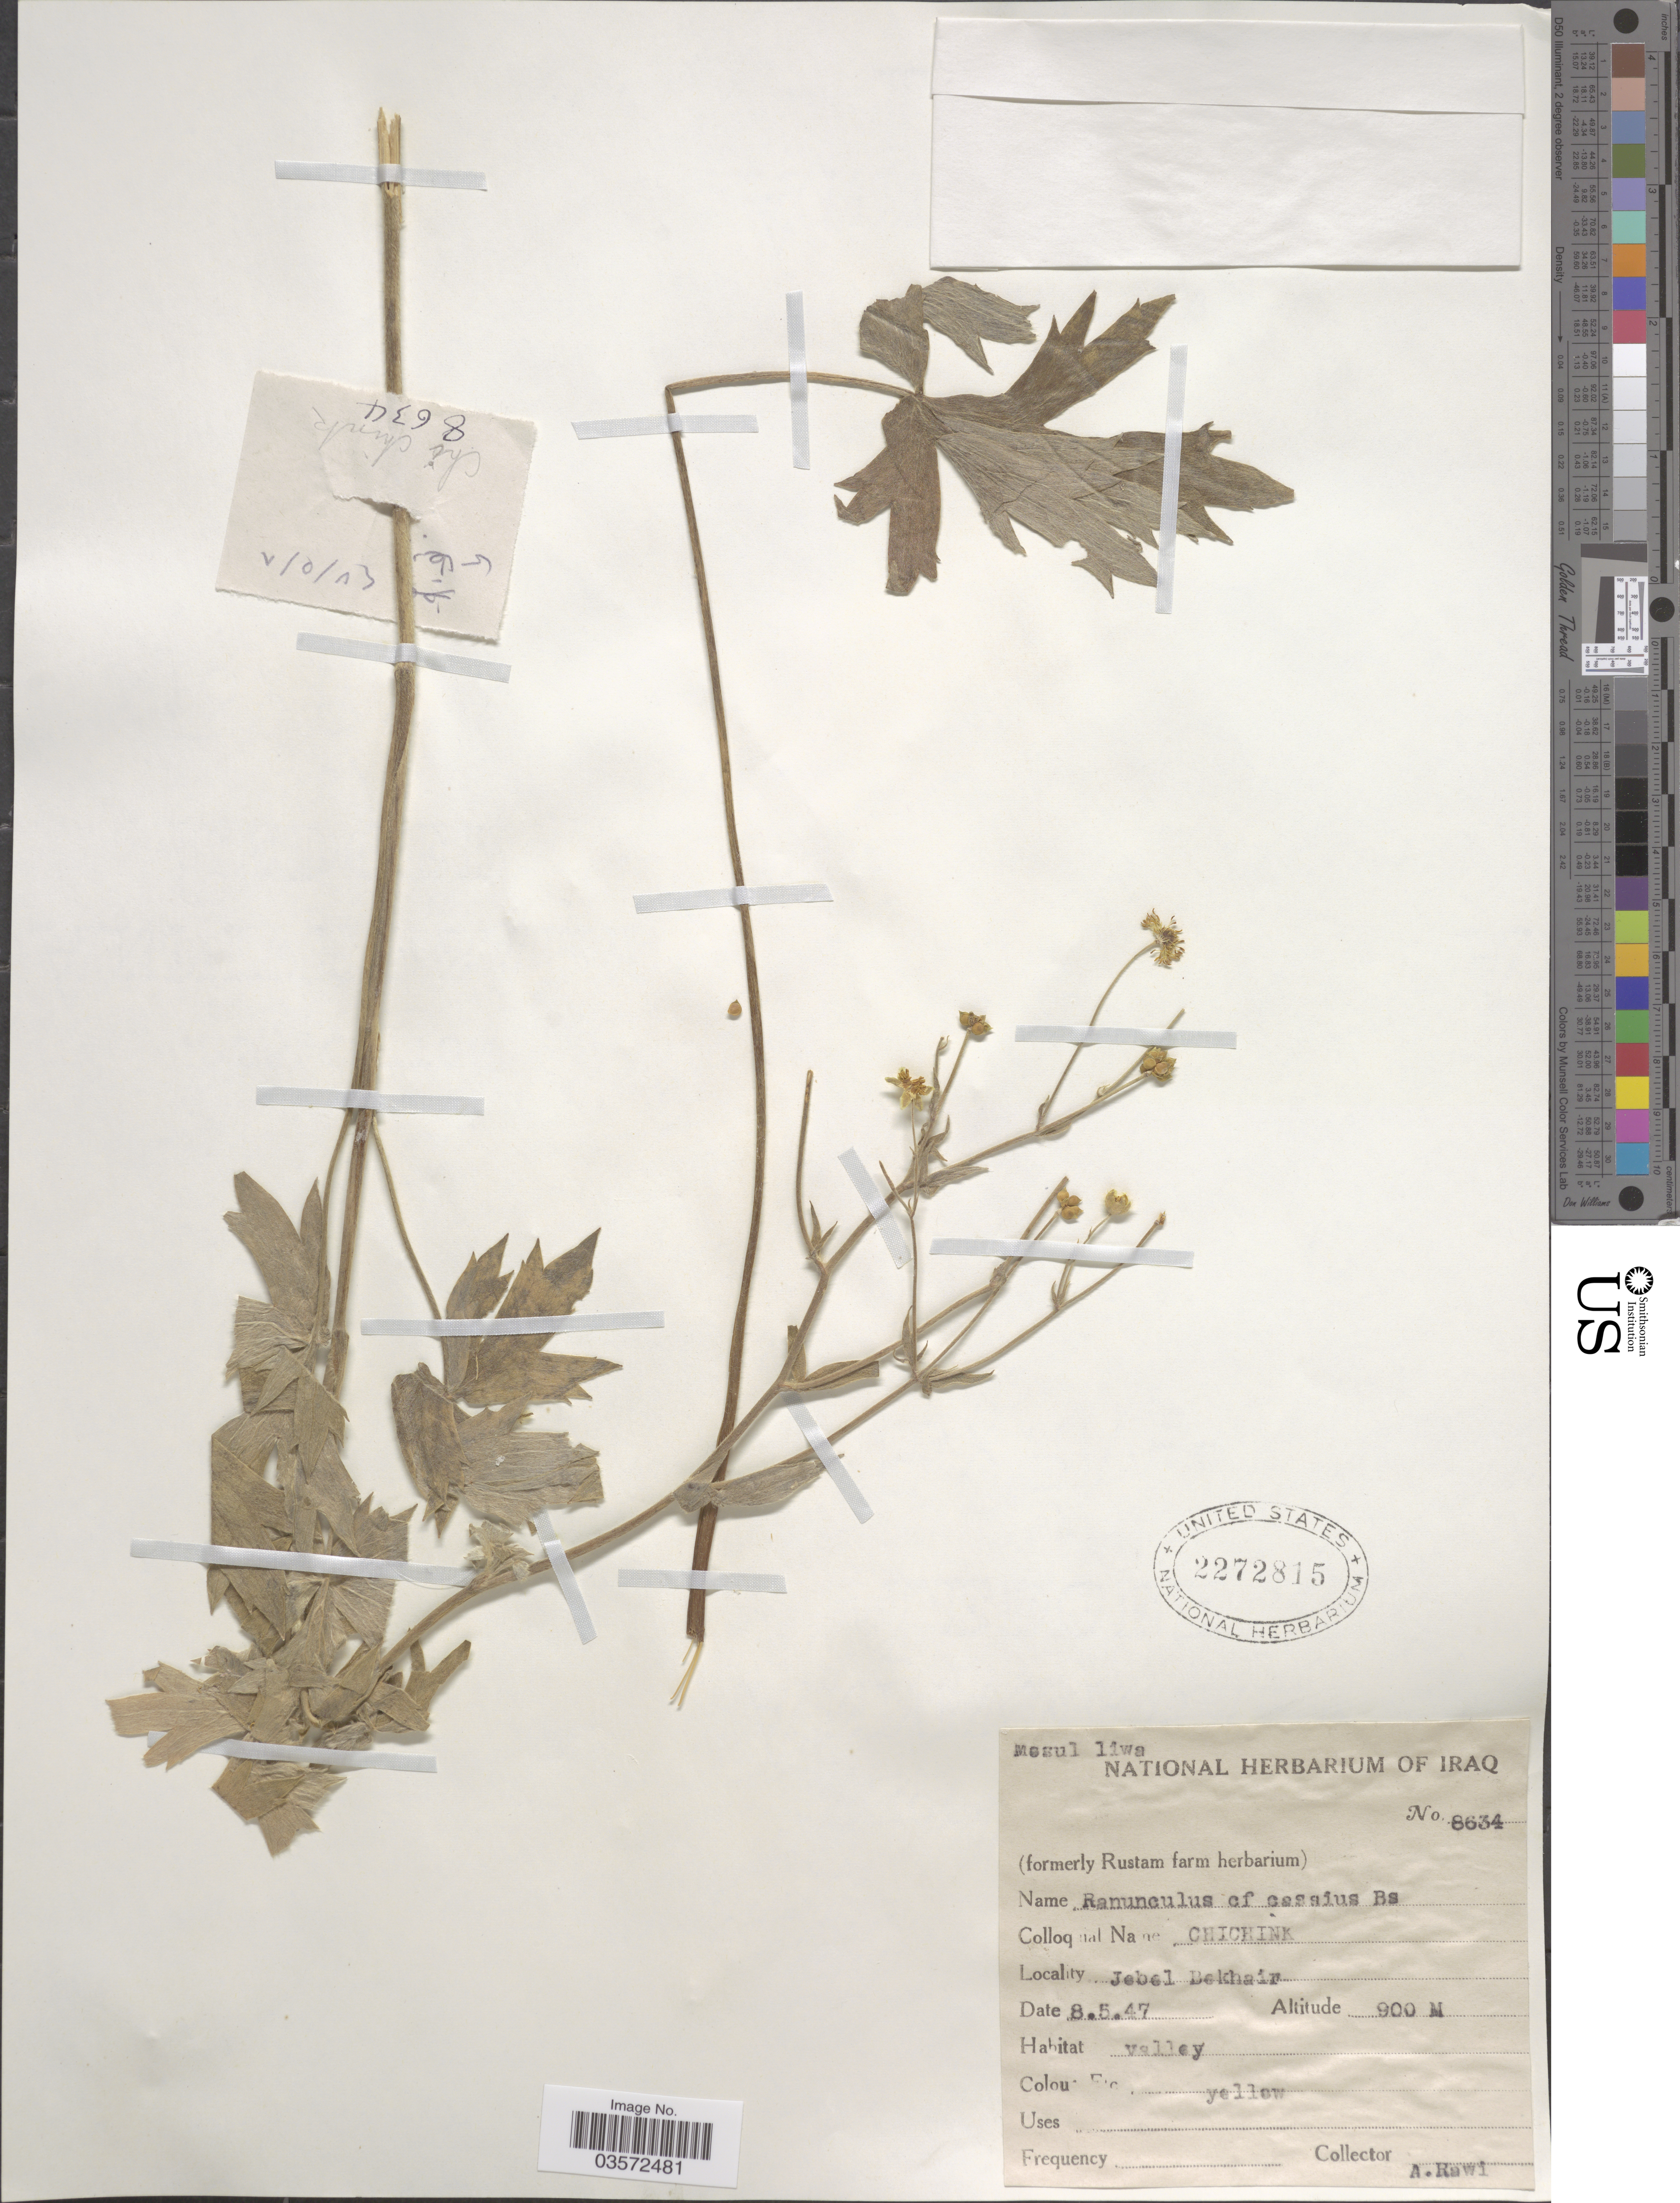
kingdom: Plantae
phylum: Tracheophyta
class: Magnoliopsida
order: Ranunculales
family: Ranunculaceae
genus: Ranunculus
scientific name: Ranunculus cassius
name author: Boiss.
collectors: A. Rawi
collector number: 8634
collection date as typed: Transcribed d/m/y: 8/5/47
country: Iraq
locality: Mesul liwa. Jebel Bekhair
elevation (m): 900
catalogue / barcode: US 2272815